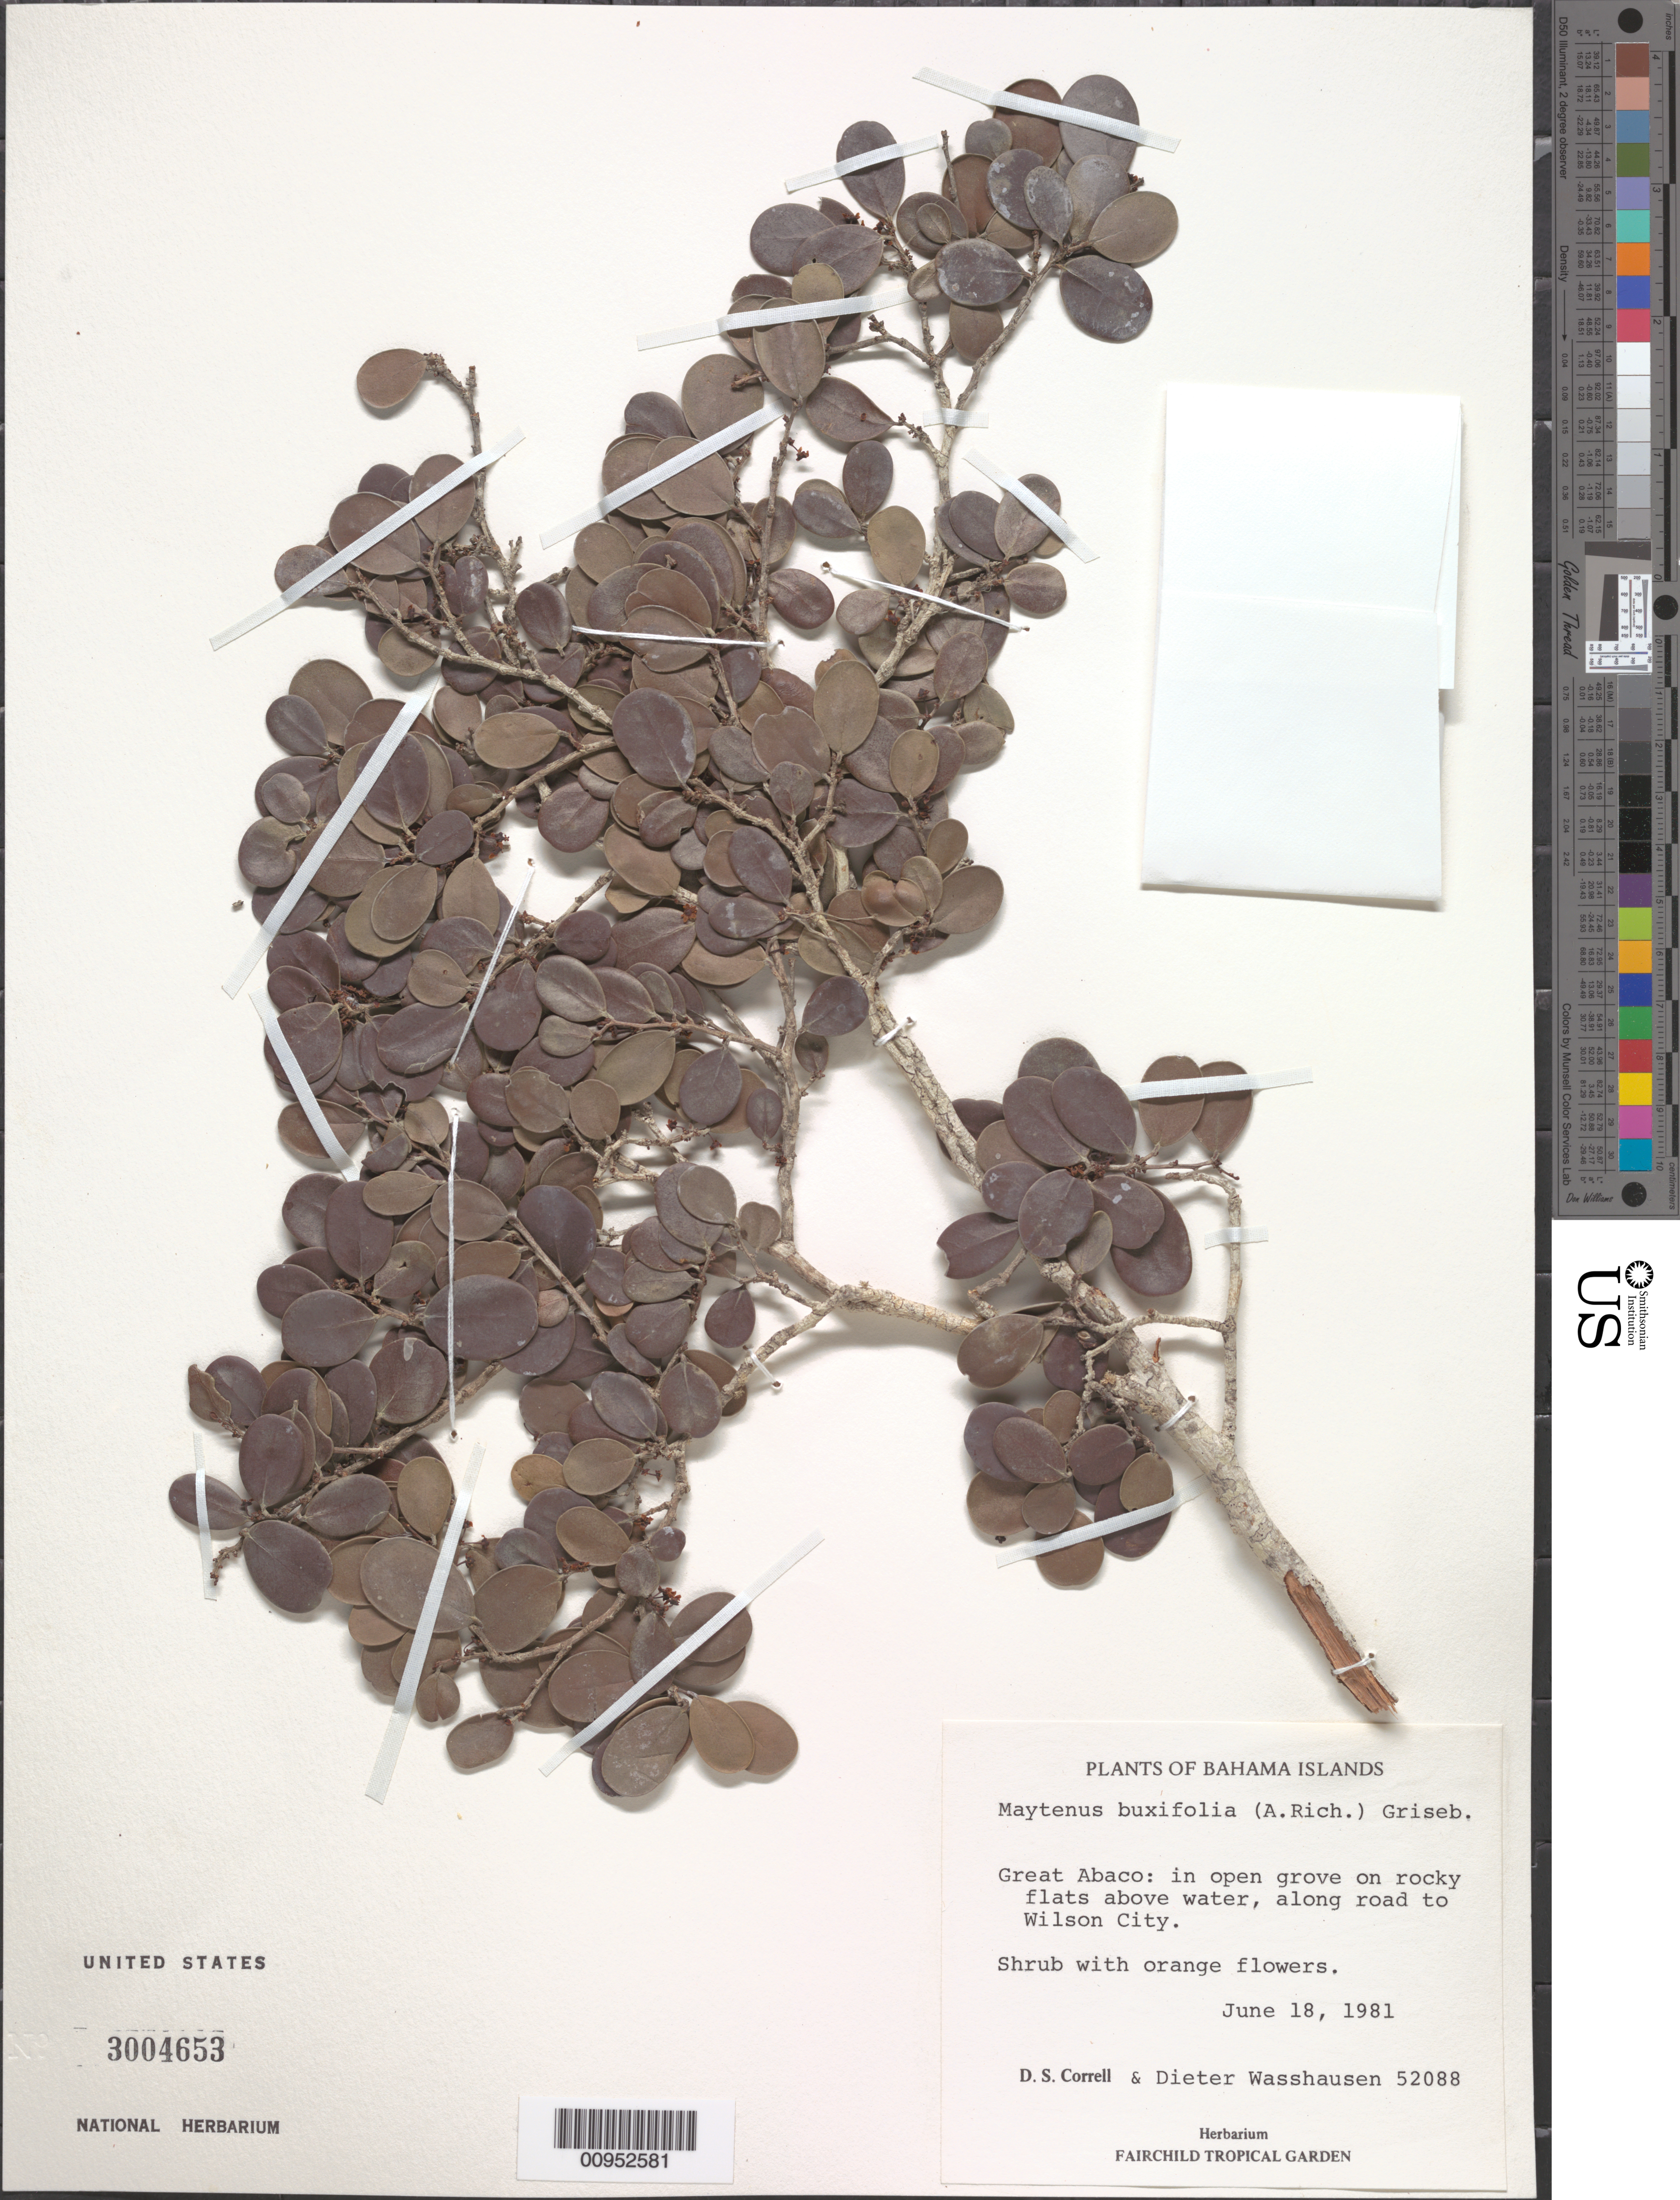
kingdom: Plantae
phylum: Tracheophyta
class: Magnoliopsida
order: Celastrales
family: Celastraceae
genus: Maytenus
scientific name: Maytenus buxifolia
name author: (A. Rich.) Griseb.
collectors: D. S. Correll & D. C. Wasshausen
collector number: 52088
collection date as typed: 18 Jun 1981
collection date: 1981-06-18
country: Bahamas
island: Great Abaco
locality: Road to Wilson City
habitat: In open grove on rocky flats above water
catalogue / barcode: US 3004653